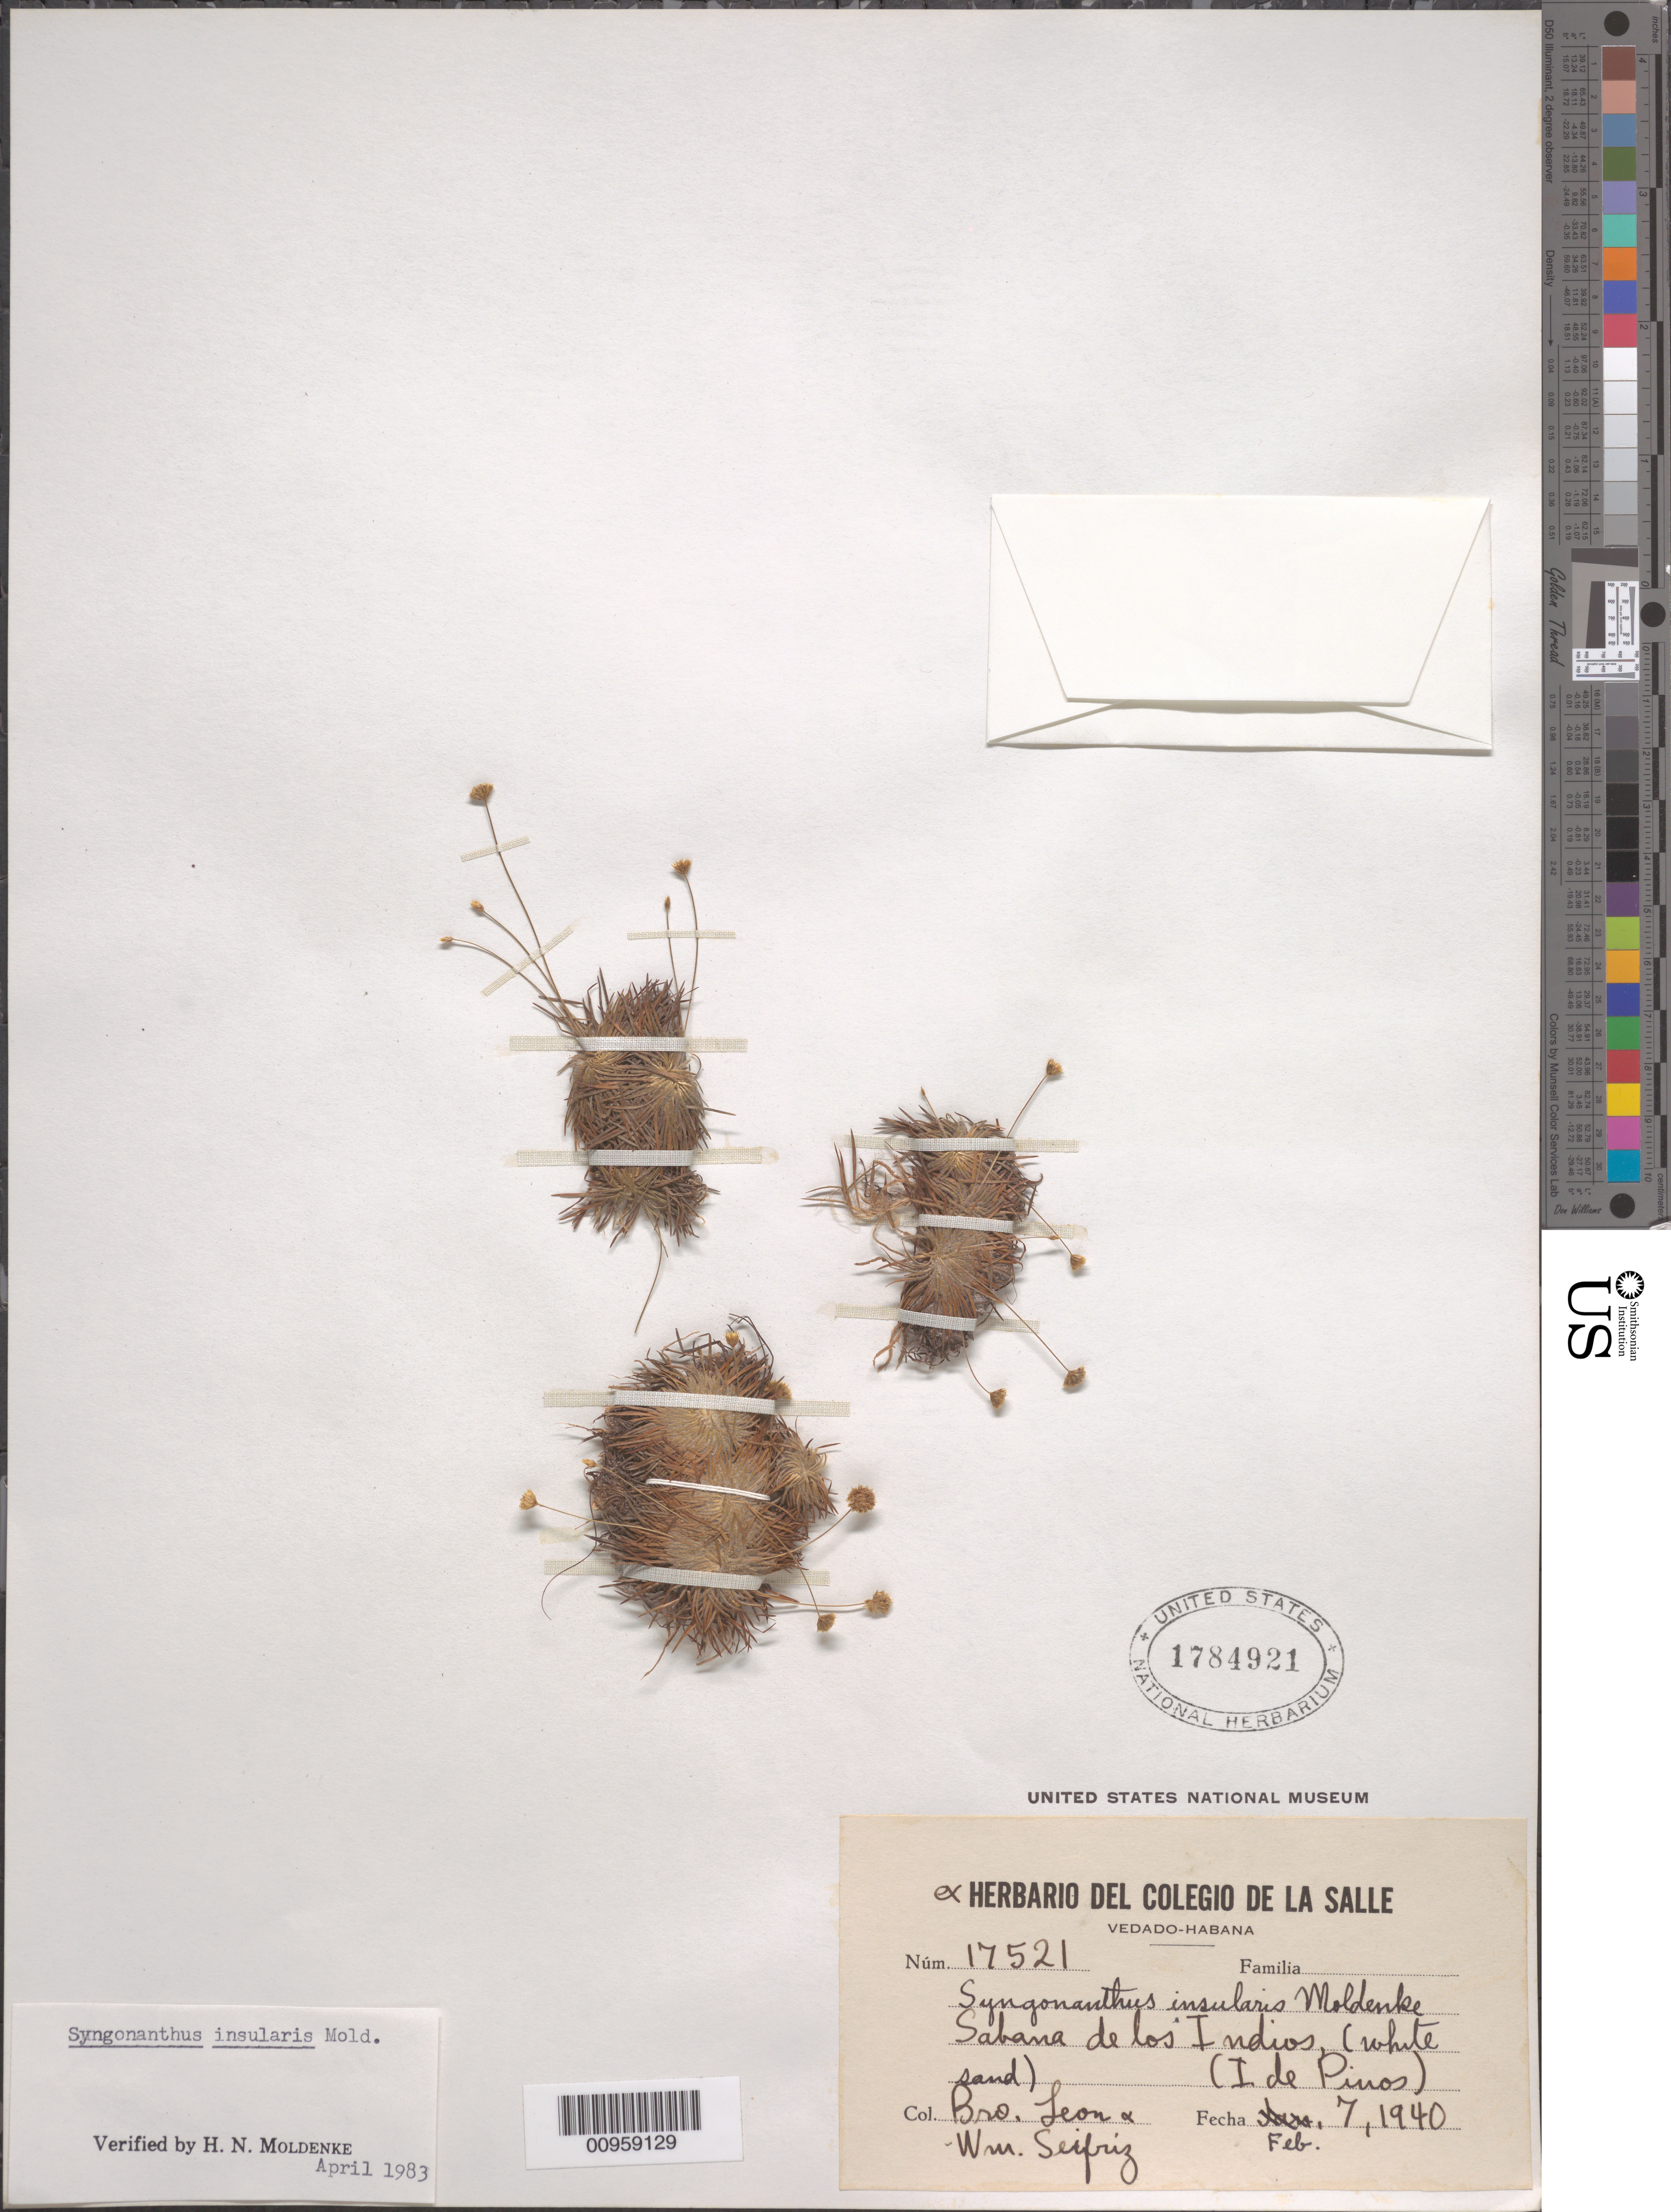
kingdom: Plantae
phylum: Tracheophyta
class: Liliopsida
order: Poales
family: Eriocaulaceae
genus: Syngonanthus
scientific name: Syngonanthus insularis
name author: Moldenke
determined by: Moldenke, H. N.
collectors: Bro. León & W. Seifriz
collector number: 17521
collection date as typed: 07 Feb 1940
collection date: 1940-02-07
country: Cuba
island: Isla de la Juventud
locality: Sabana de Los Indios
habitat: White sand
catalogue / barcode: US 1784921